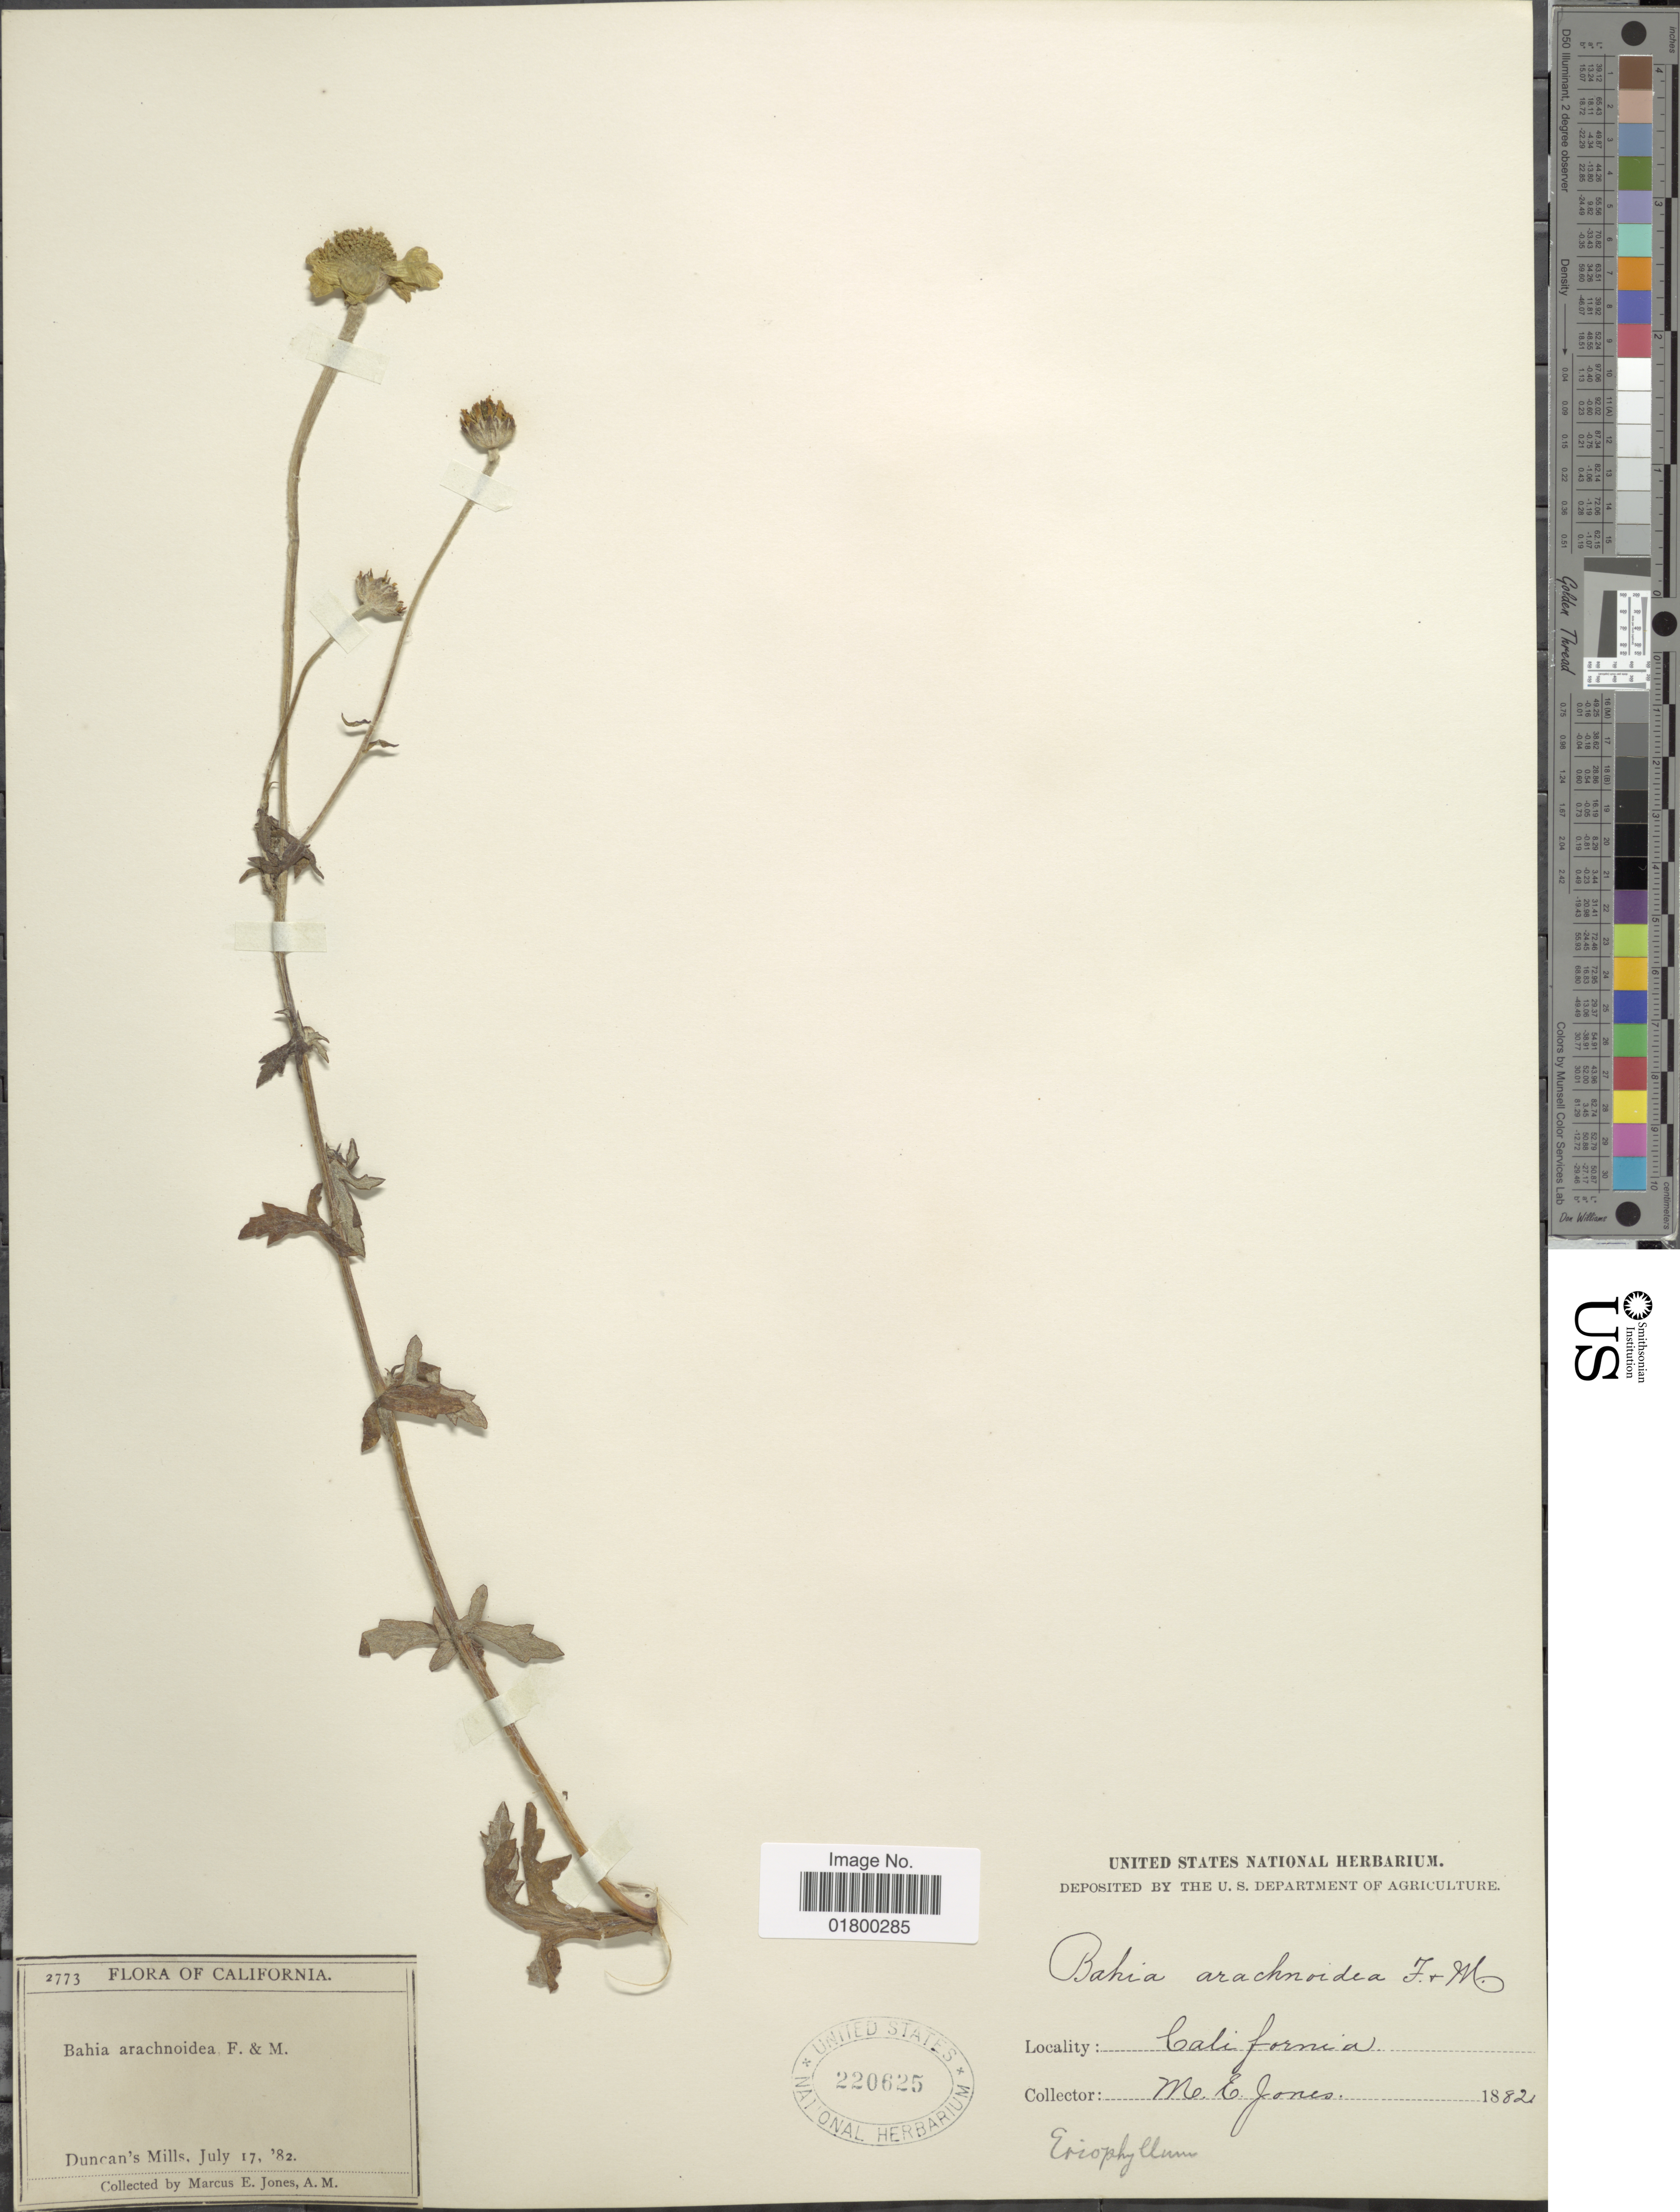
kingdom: Plantae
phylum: Tracheophyta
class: Magnoliopsida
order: Asterales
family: Asteraceae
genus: Eriophyllum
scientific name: Eriophyllum lanatum var. arachnoideum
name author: (Fisch. & Avé-Lall.) Jeps.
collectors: M. E. Jones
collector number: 2773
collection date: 1882-07-17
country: United States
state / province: California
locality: Duncan's Mills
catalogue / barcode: US 220625